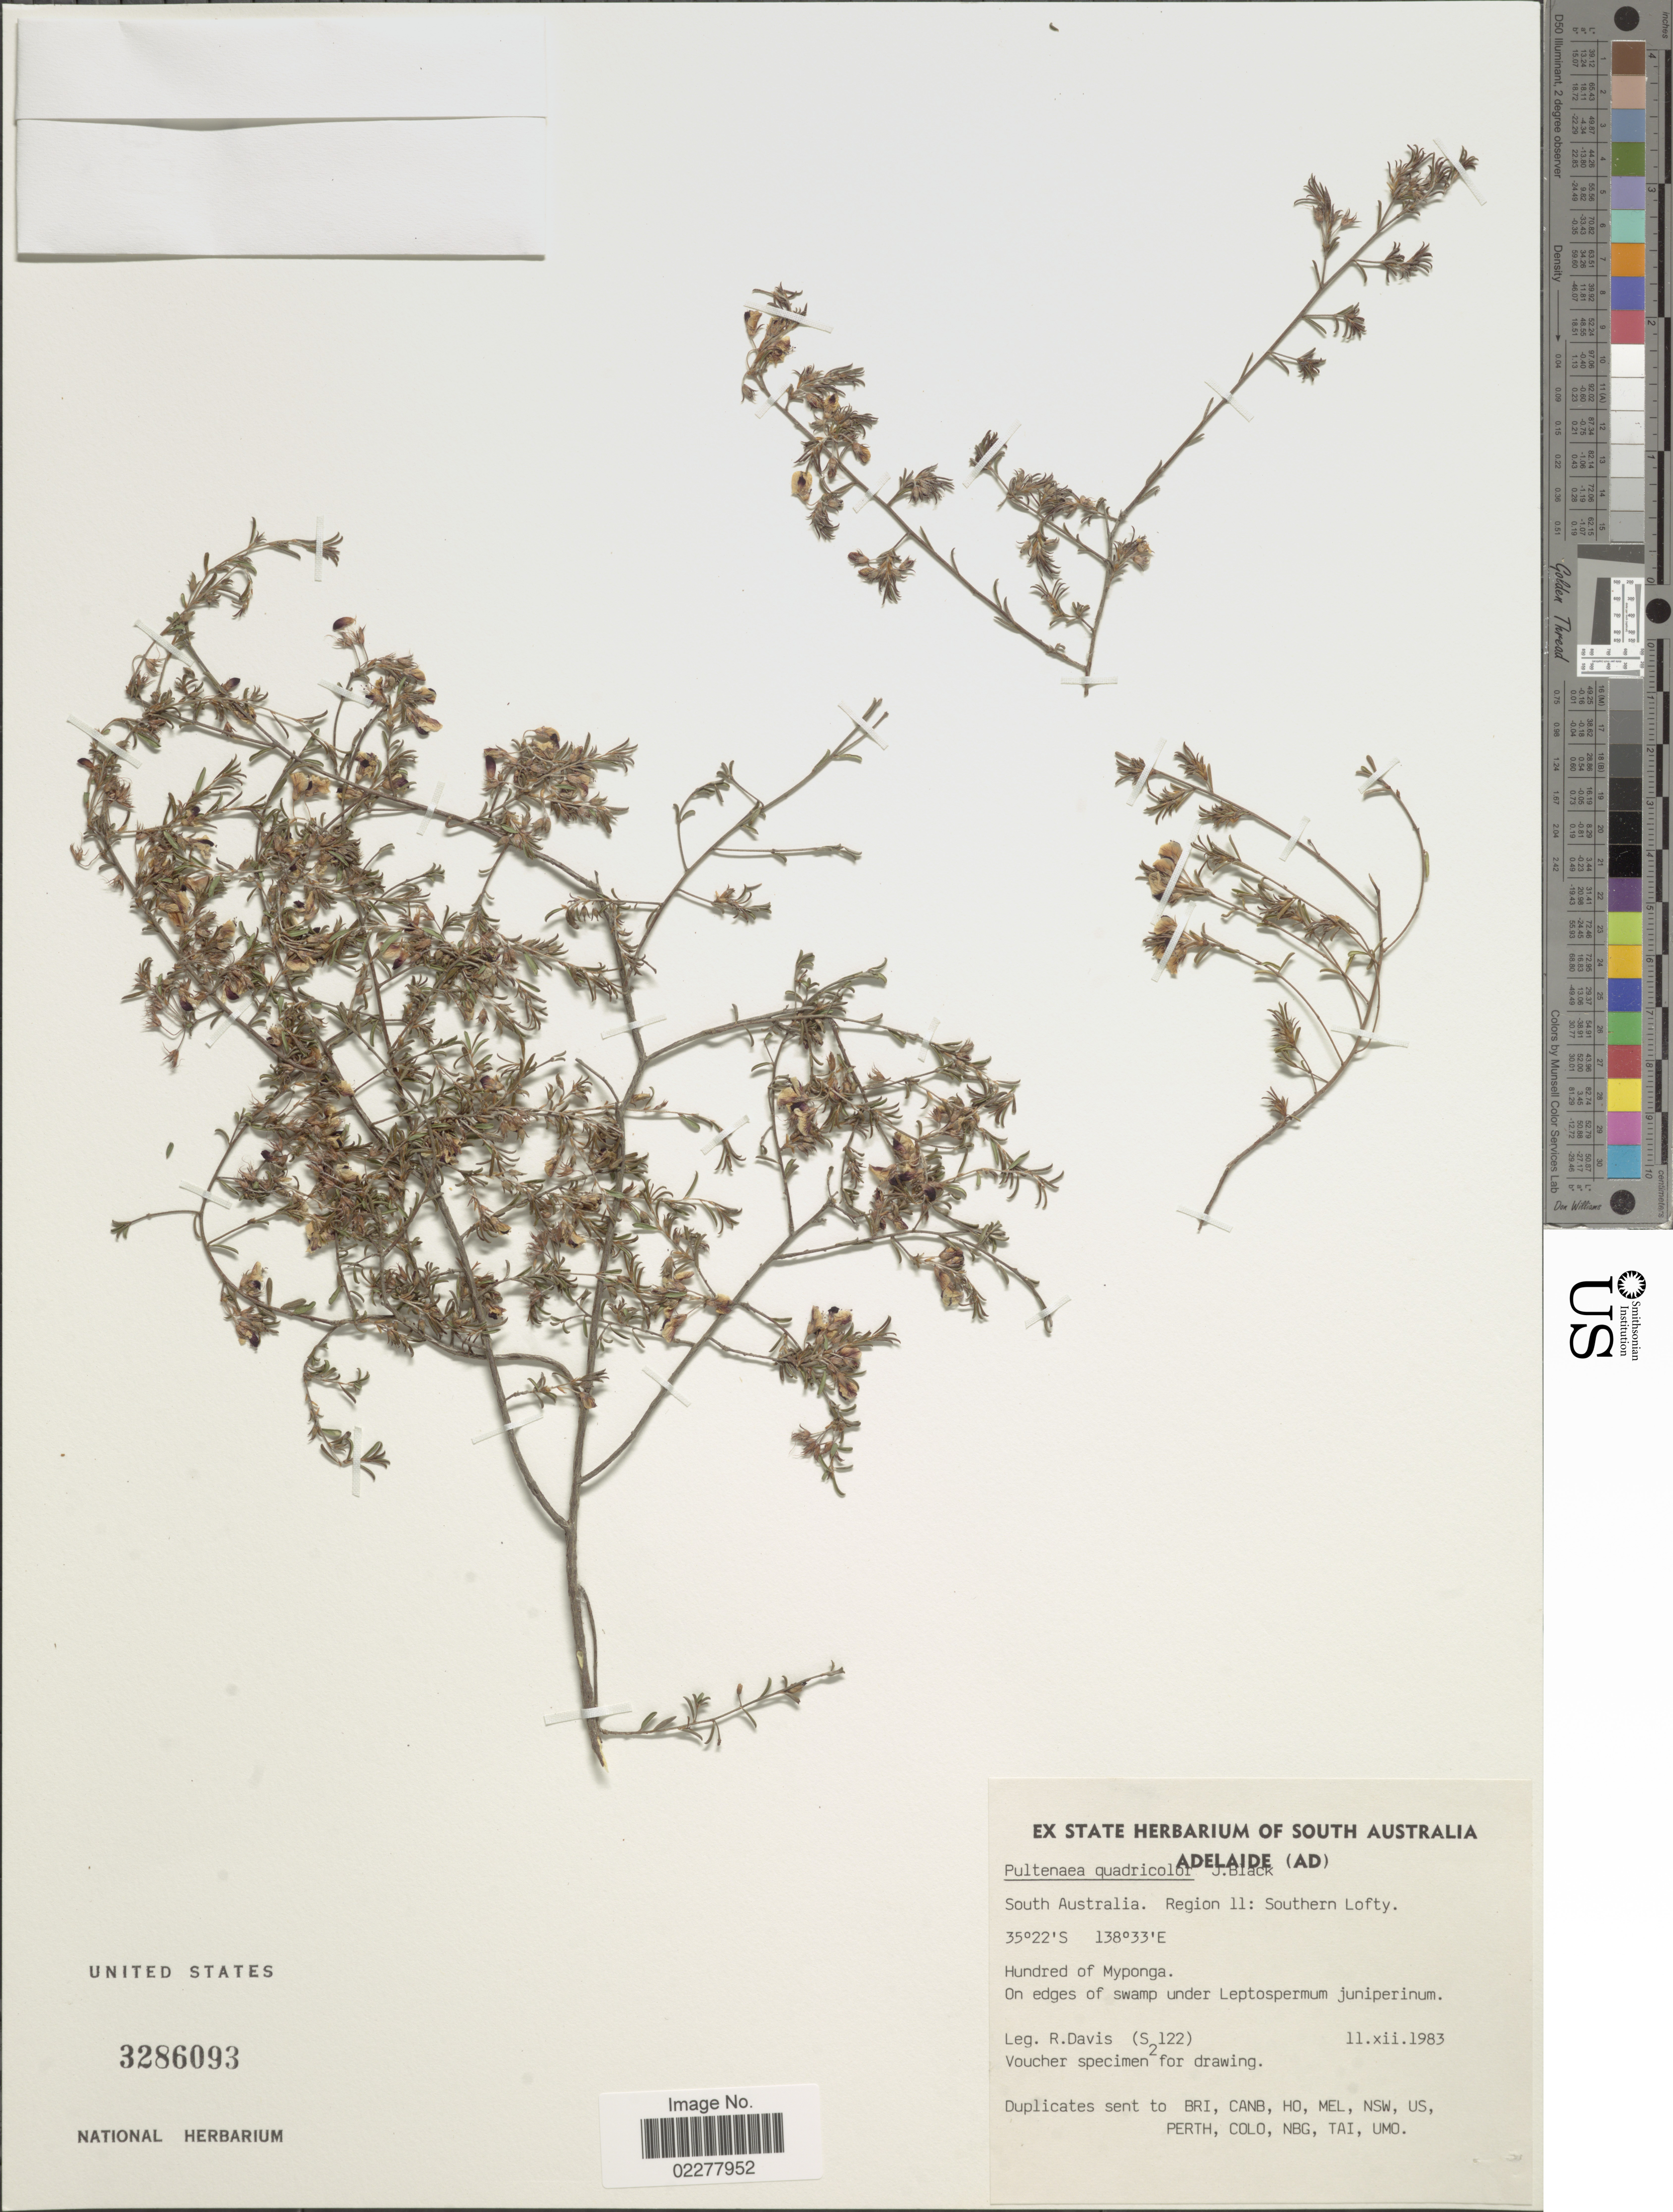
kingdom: Plantae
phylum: Tracheophyta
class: Magnoliopsida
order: Fabales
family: Fabaceae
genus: Pultenaea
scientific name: Pultenaea quadricolor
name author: J. Black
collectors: R. Davis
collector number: S2122*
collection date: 1983-12-11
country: Australia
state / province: South Australia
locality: Region 11: Southern Lofty.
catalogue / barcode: US 3286093